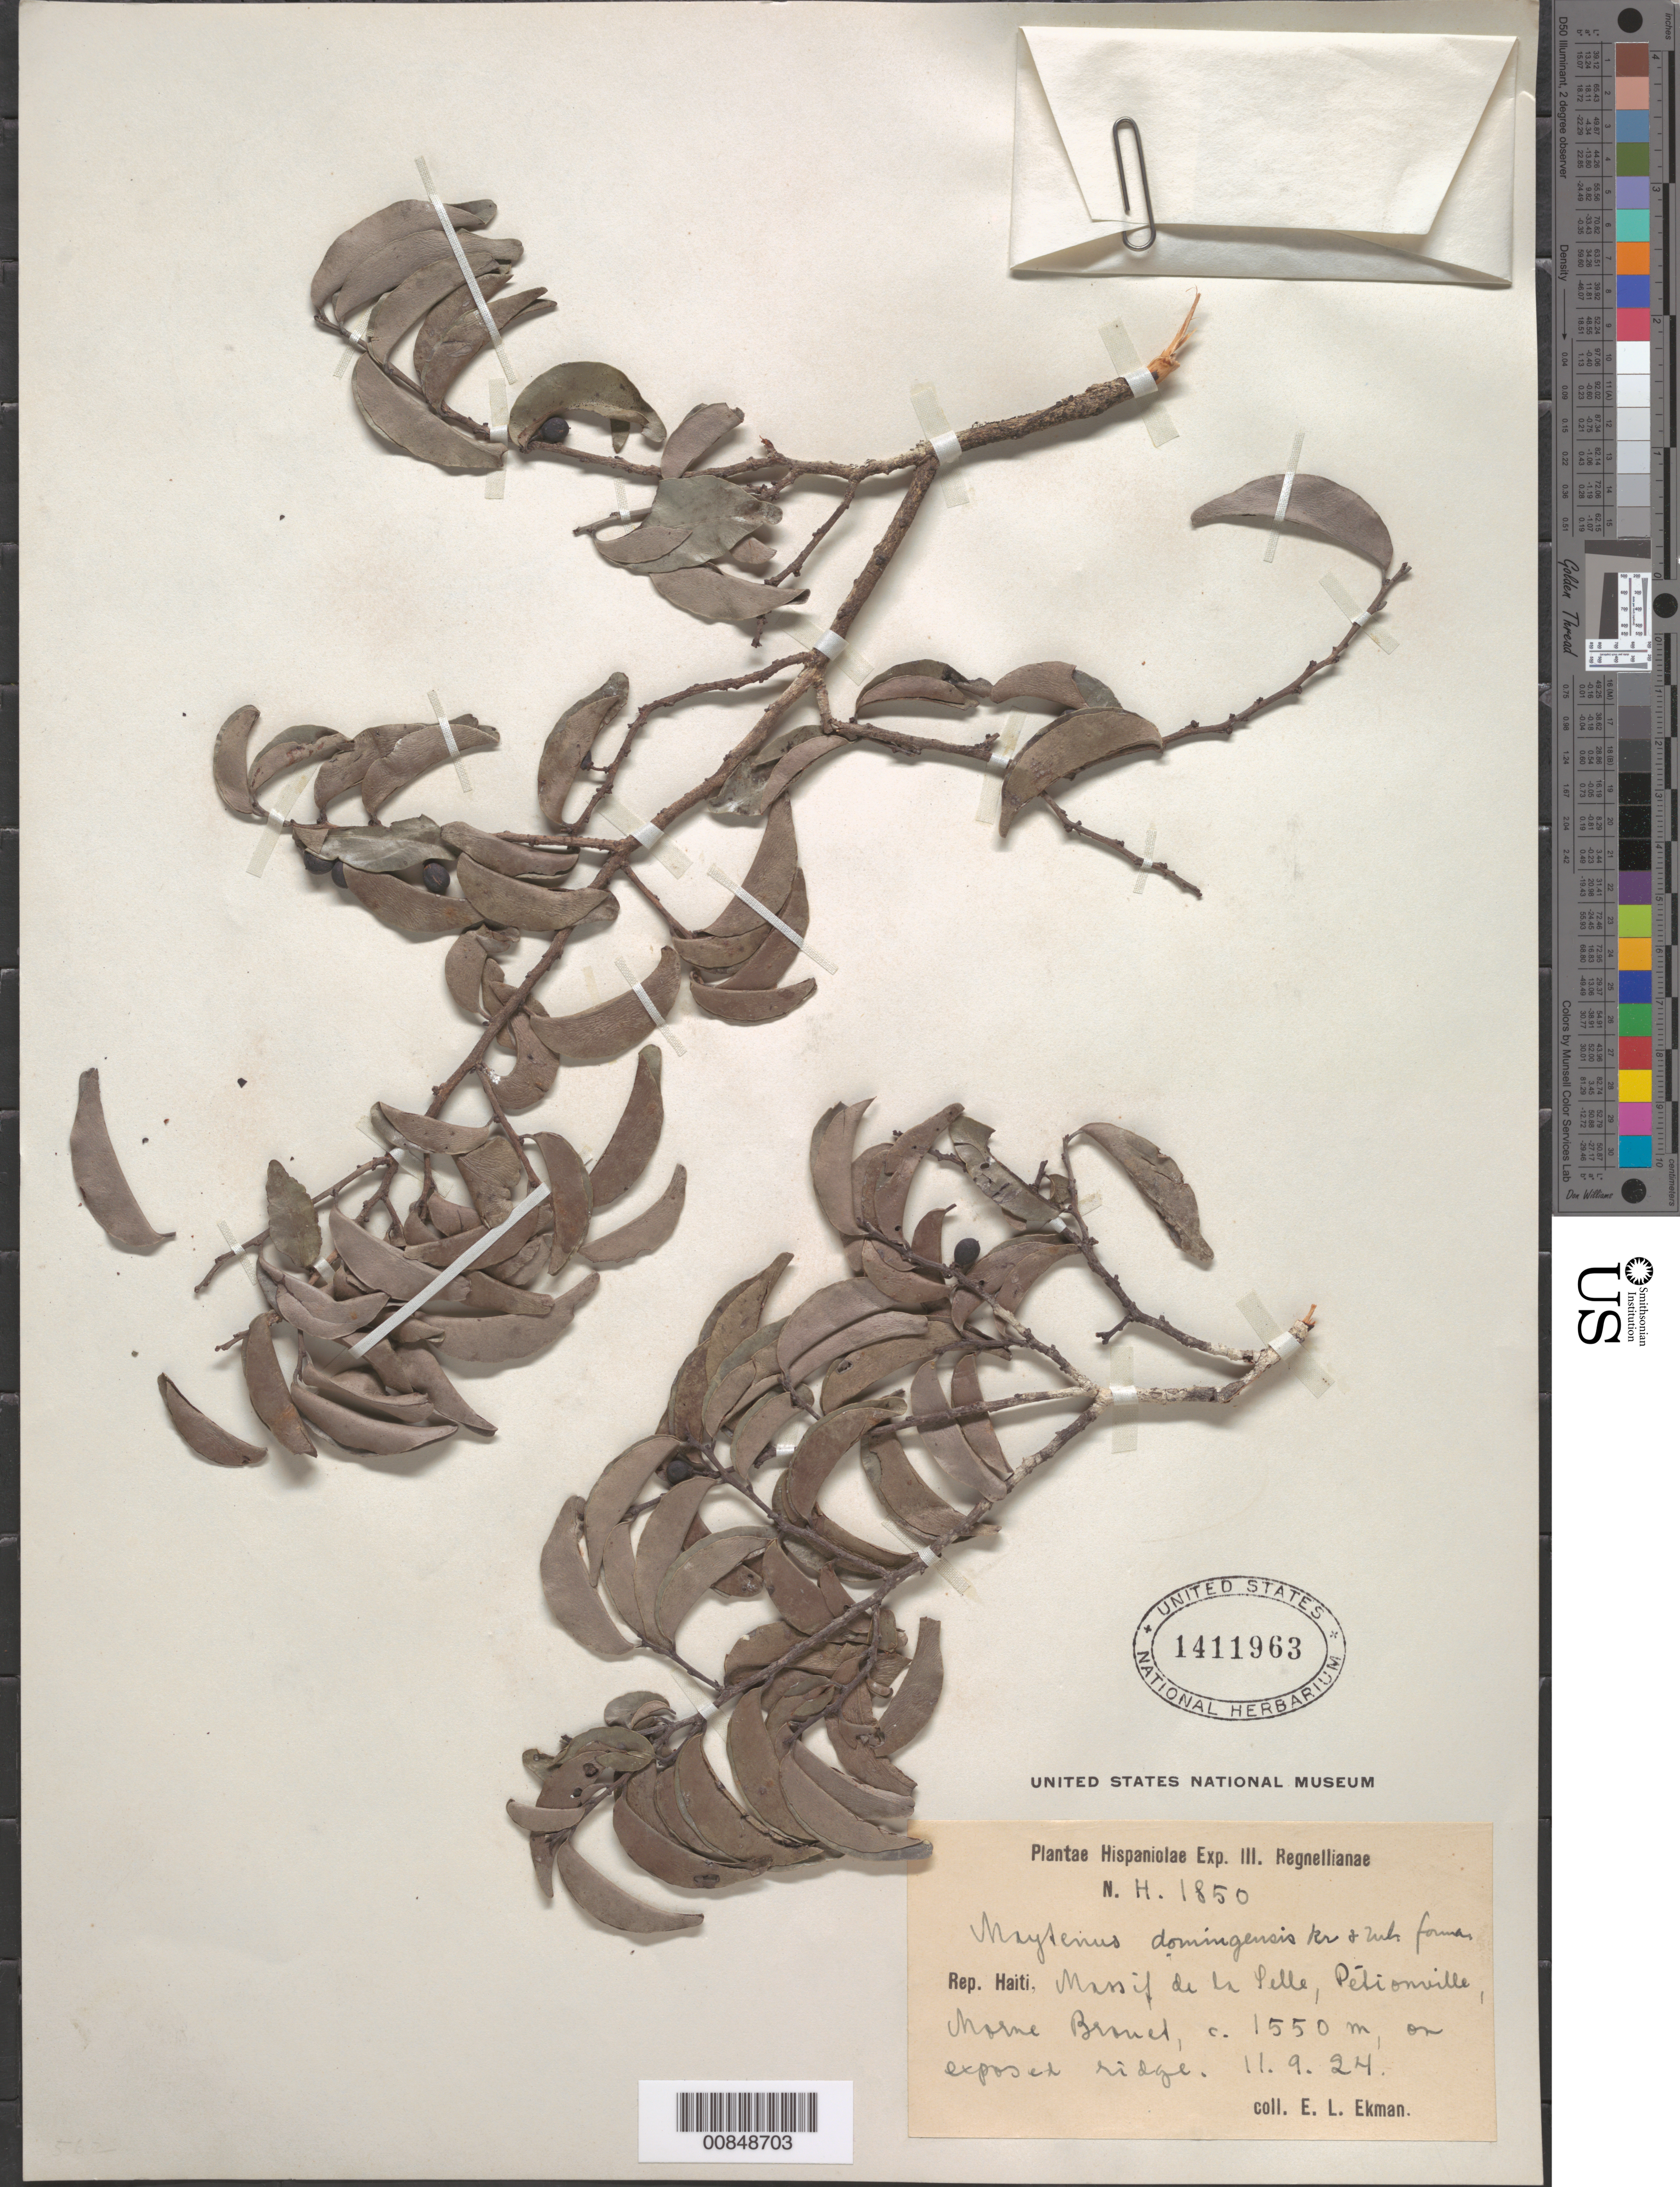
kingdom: Plantae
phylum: Tracheophyta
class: Magnoliopsida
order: Celastrales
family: Celastraceae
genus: Maytenus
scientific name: Maytenus domingensis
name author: Krug & Urb.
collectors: E. L. Ekman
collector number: H 1850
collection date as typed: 11 Sep 1924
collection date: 1924-09-11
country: Haiti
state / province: Ouest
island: Hispaniola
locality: Massif de la Selle, Pétionville, Morne Brouet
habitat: On exposed ridge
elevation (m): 1550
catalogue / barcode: US 1411963